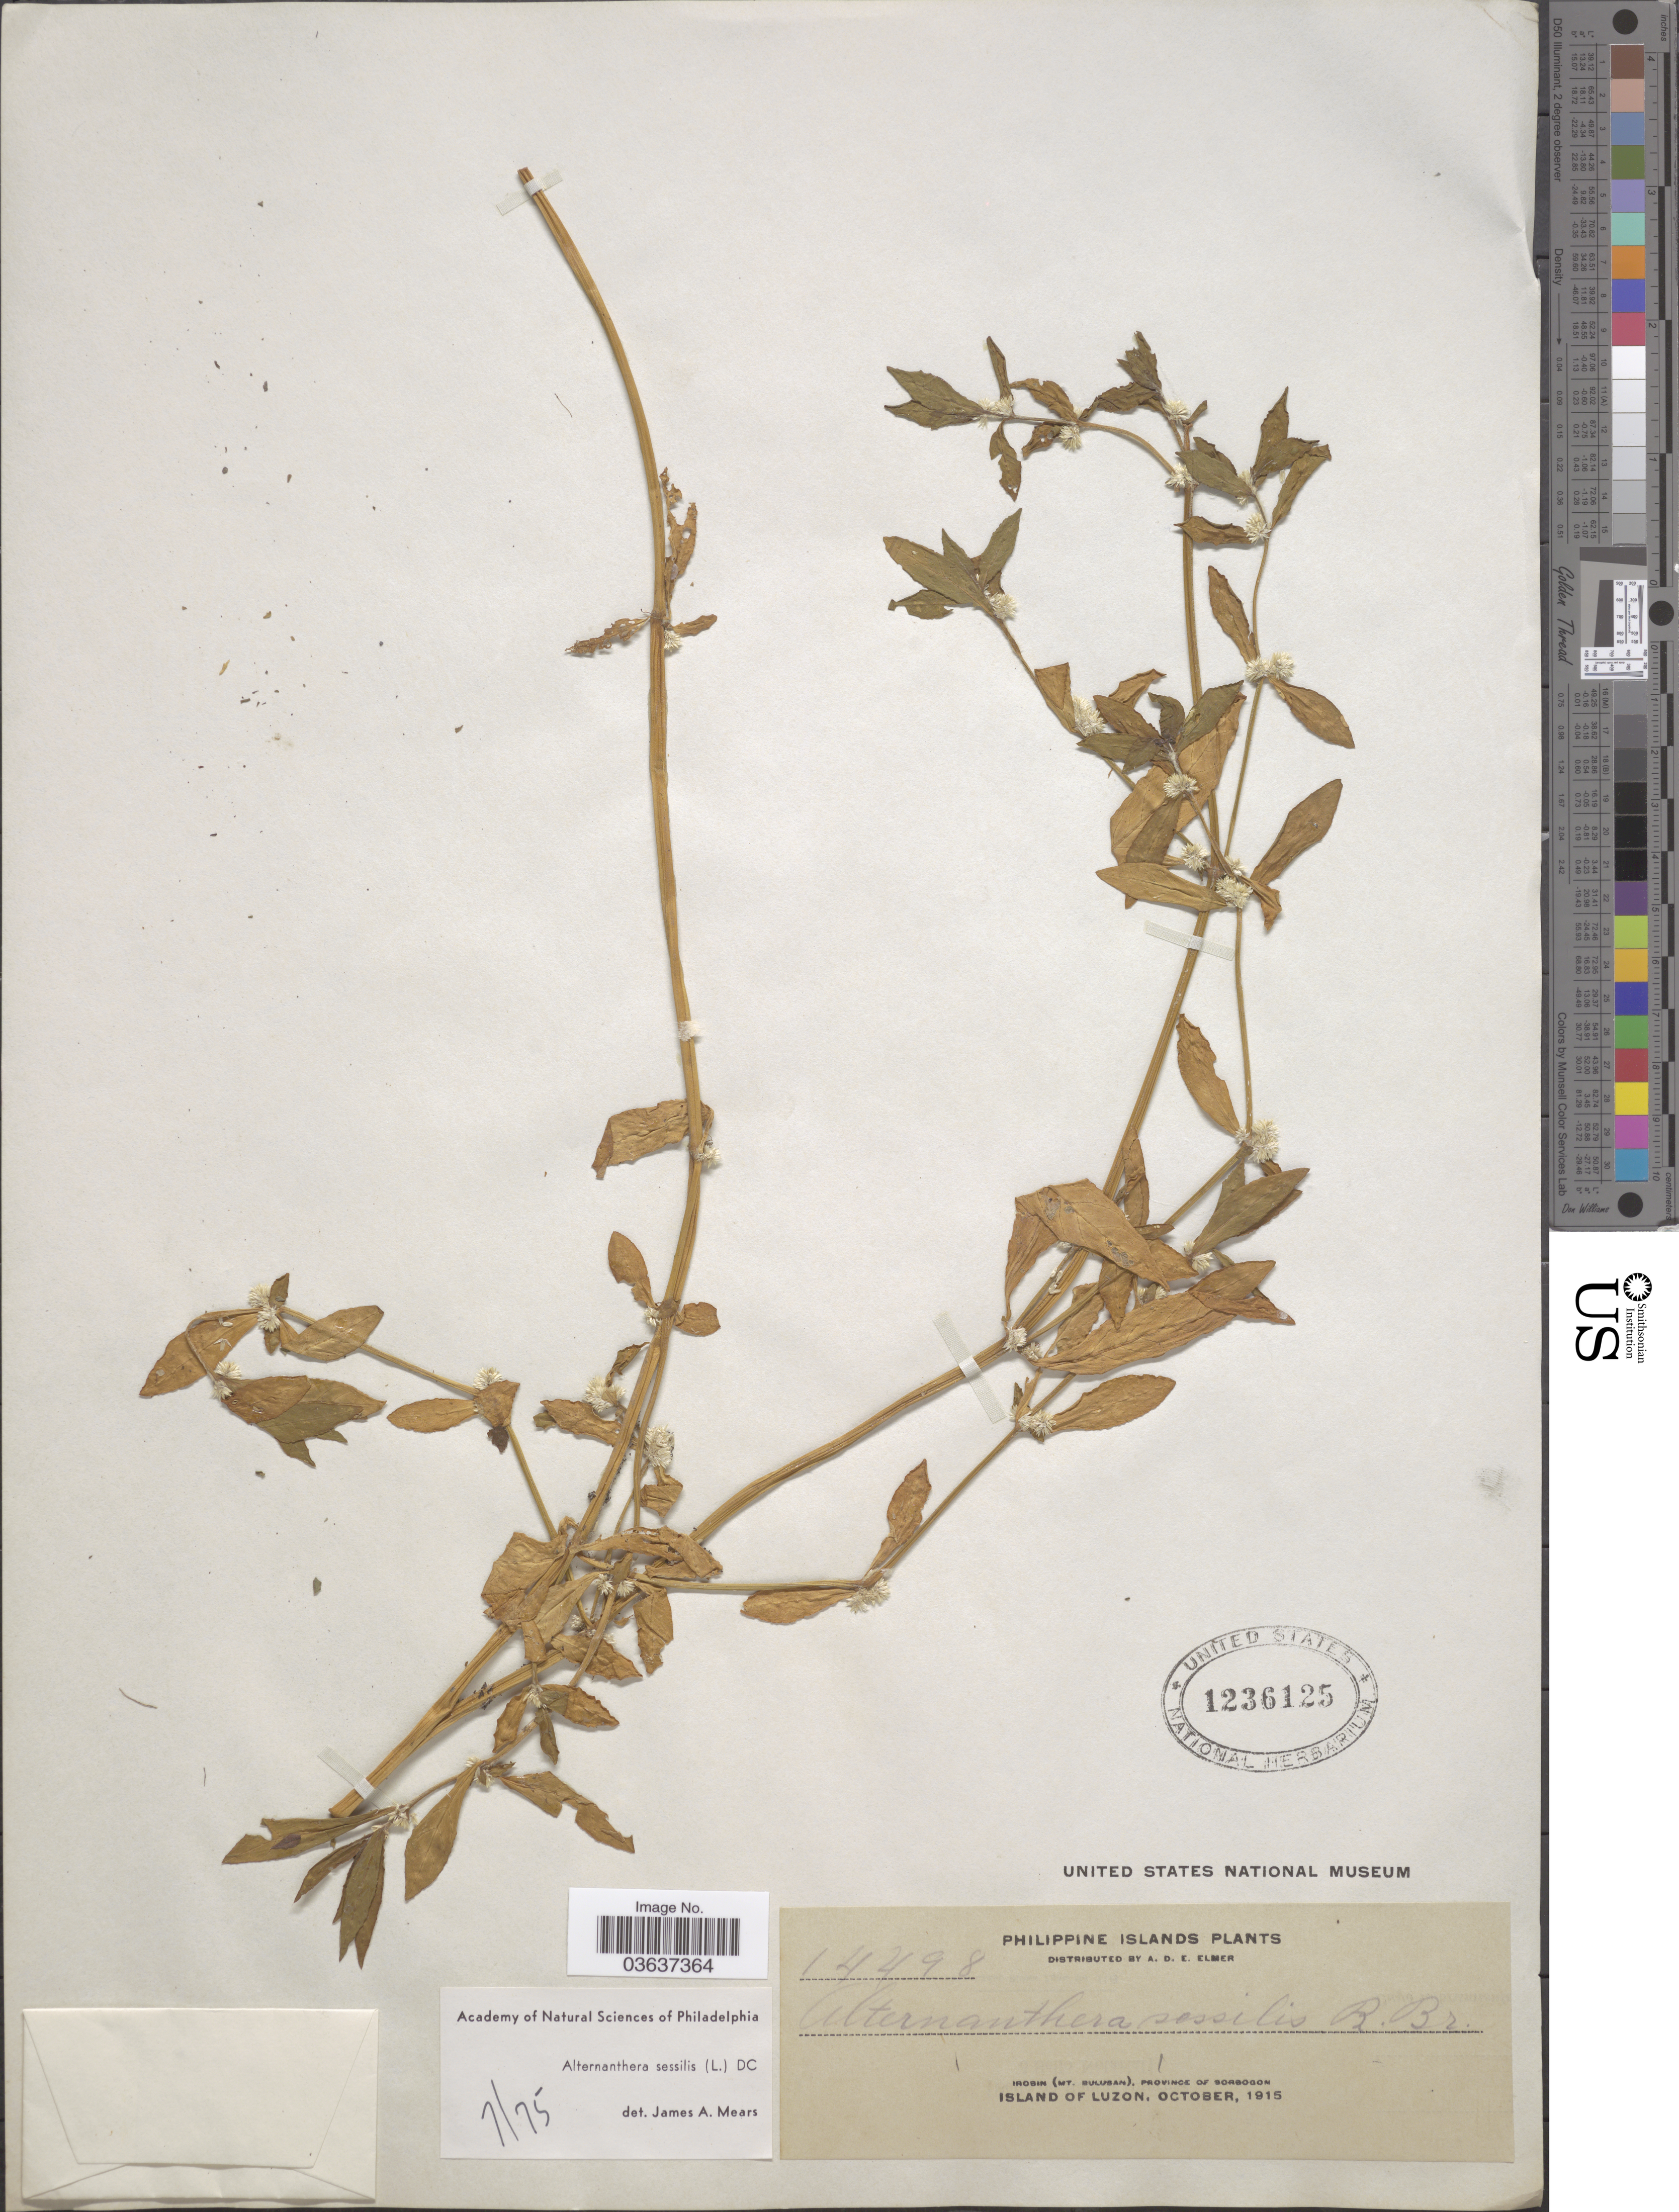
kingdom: Plantae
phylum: Tracheophyta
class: Magnoliopsida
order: Caryophyllales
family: Amaranthaceae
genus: Alternanthera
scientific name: Alternanthera sessilis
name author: (L.) DC.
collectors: A. D. E. Elmer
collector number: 14498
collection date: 1915-10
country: Philippines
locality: Irosin (Mt. Bulusan), Province of Sorsogon. Island of Luzon.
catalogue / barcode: US 1236125